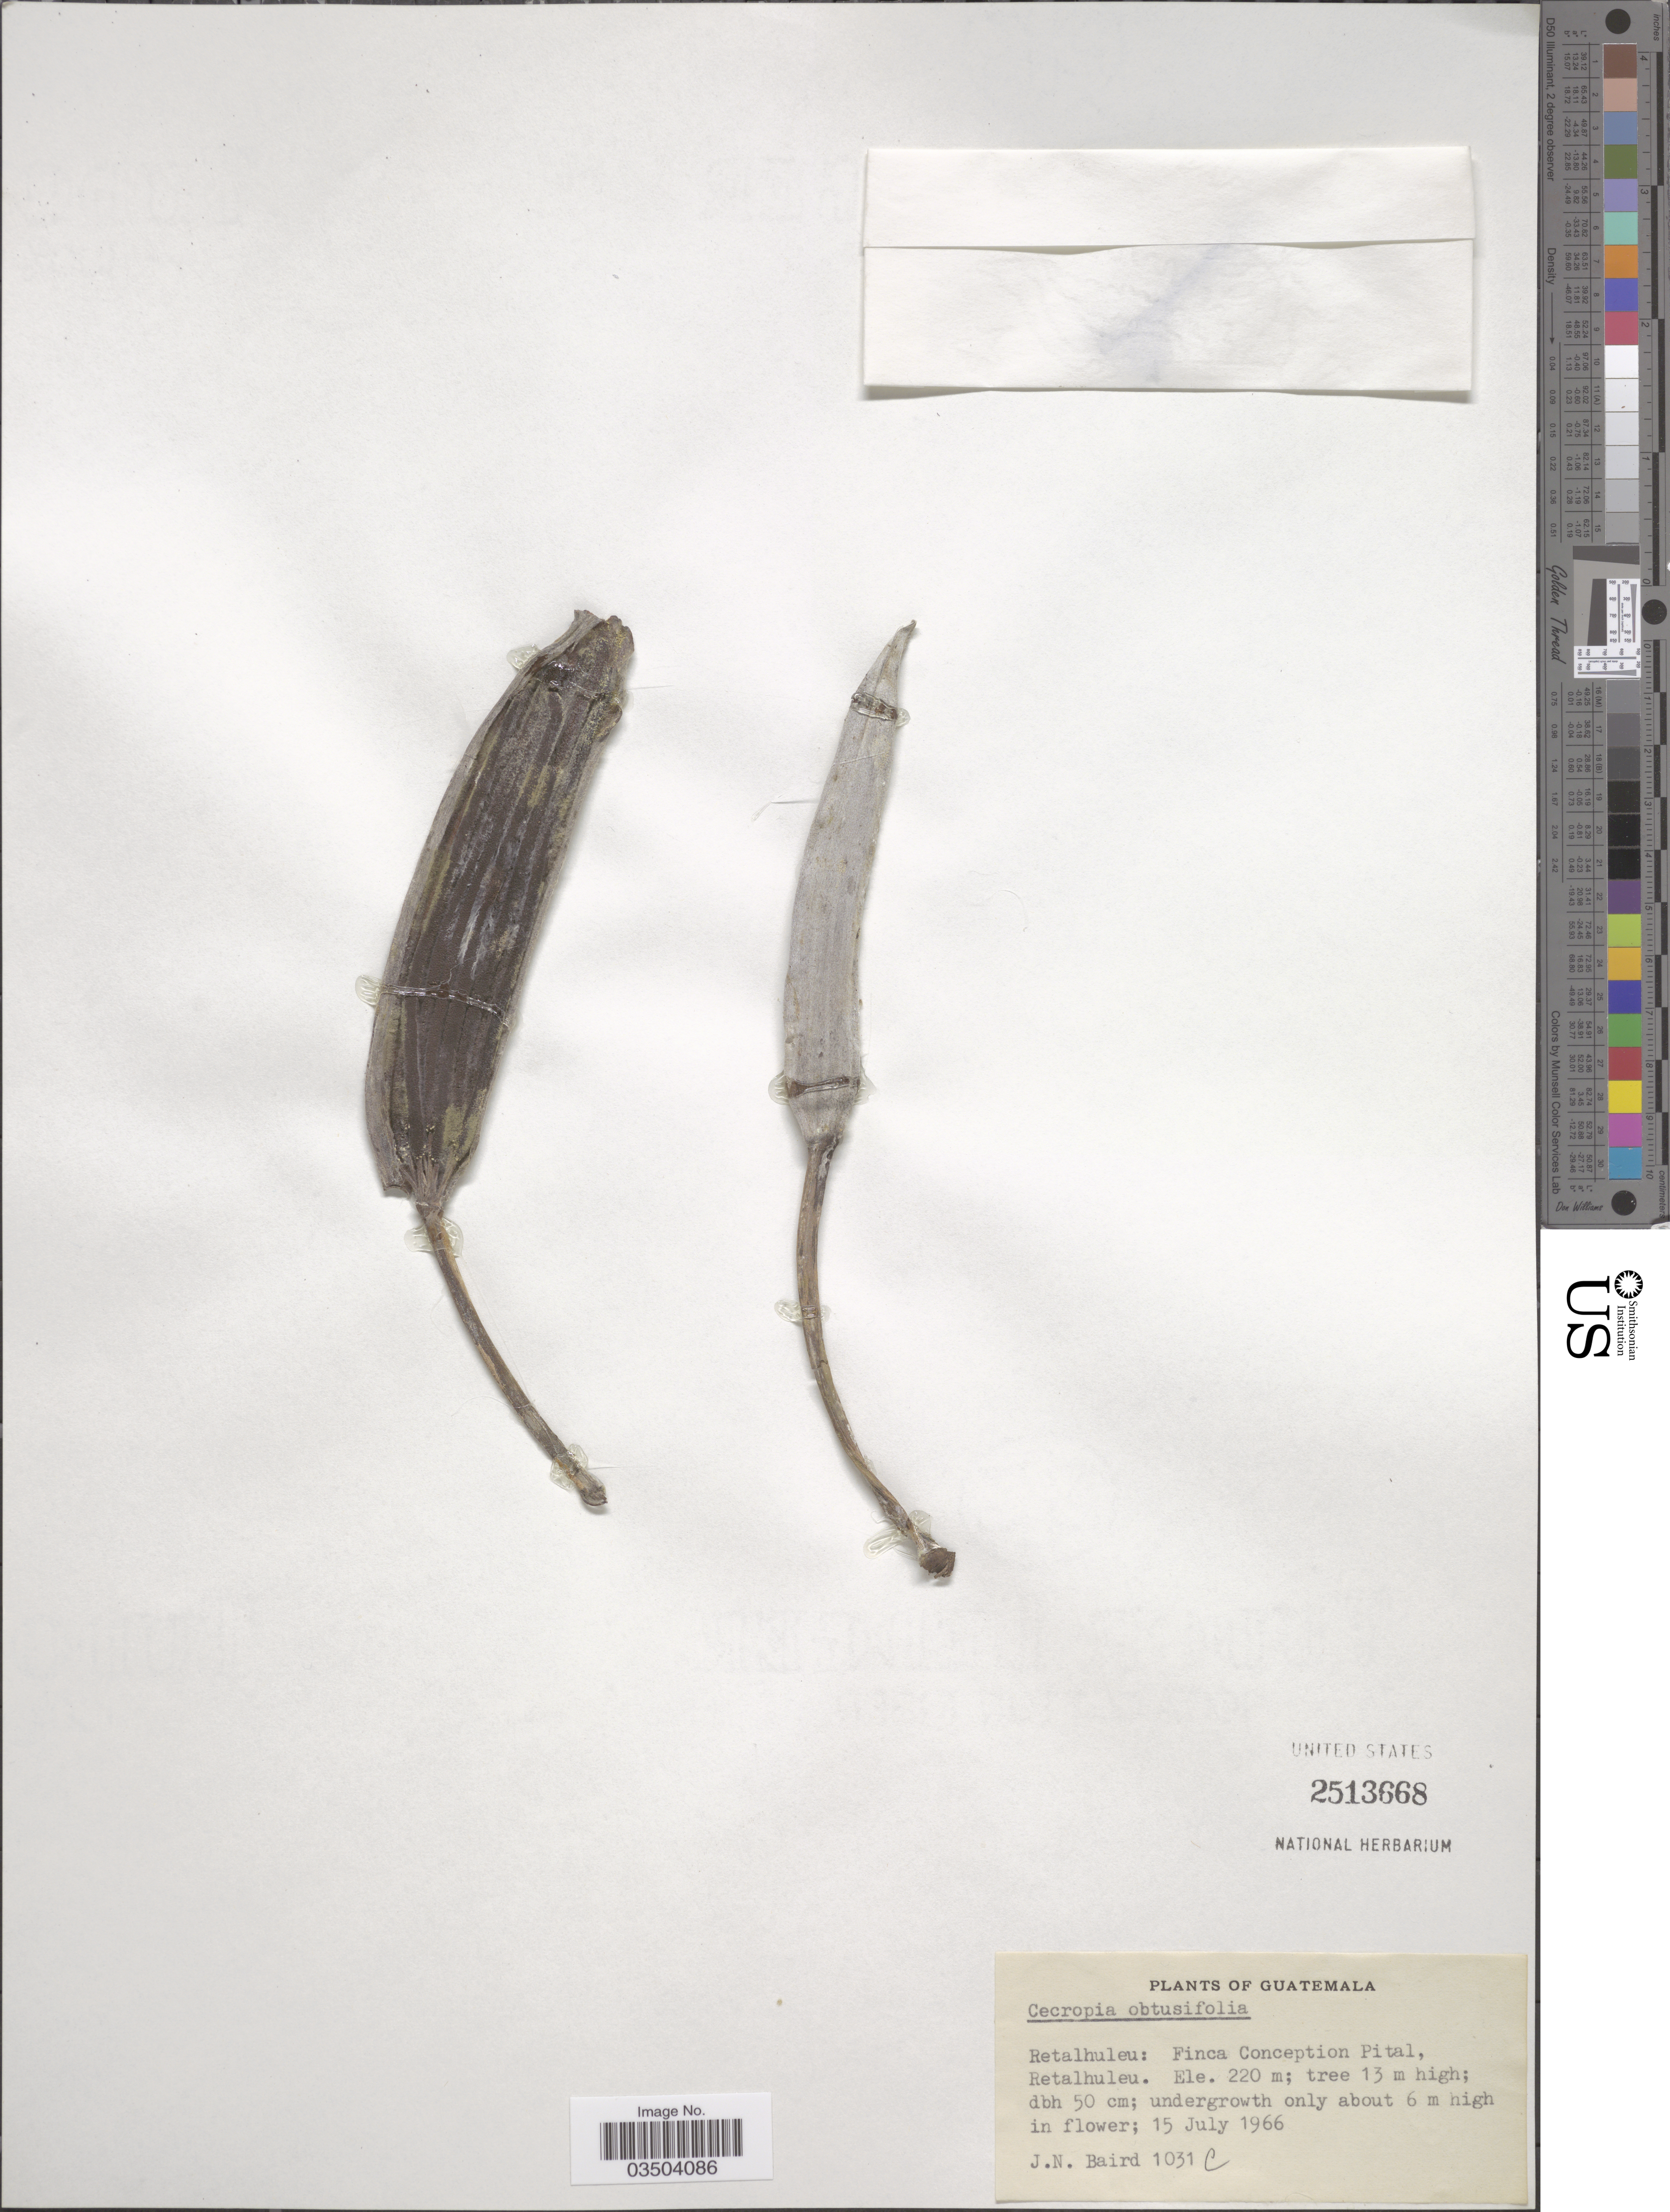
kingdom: Plantae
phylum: Tracheophyta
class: Magnoliopsida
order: Rosales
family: Urticaceae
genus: Cecropia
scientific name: Cecropia obtusifolia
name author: Bertol.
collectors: J. Baird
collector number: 1031c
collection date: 1966-07-15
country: Guatemala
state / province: Retalhuleu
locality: Finca Conception Pital, Retalhuleu.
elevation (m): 220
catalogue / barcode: US 2513668